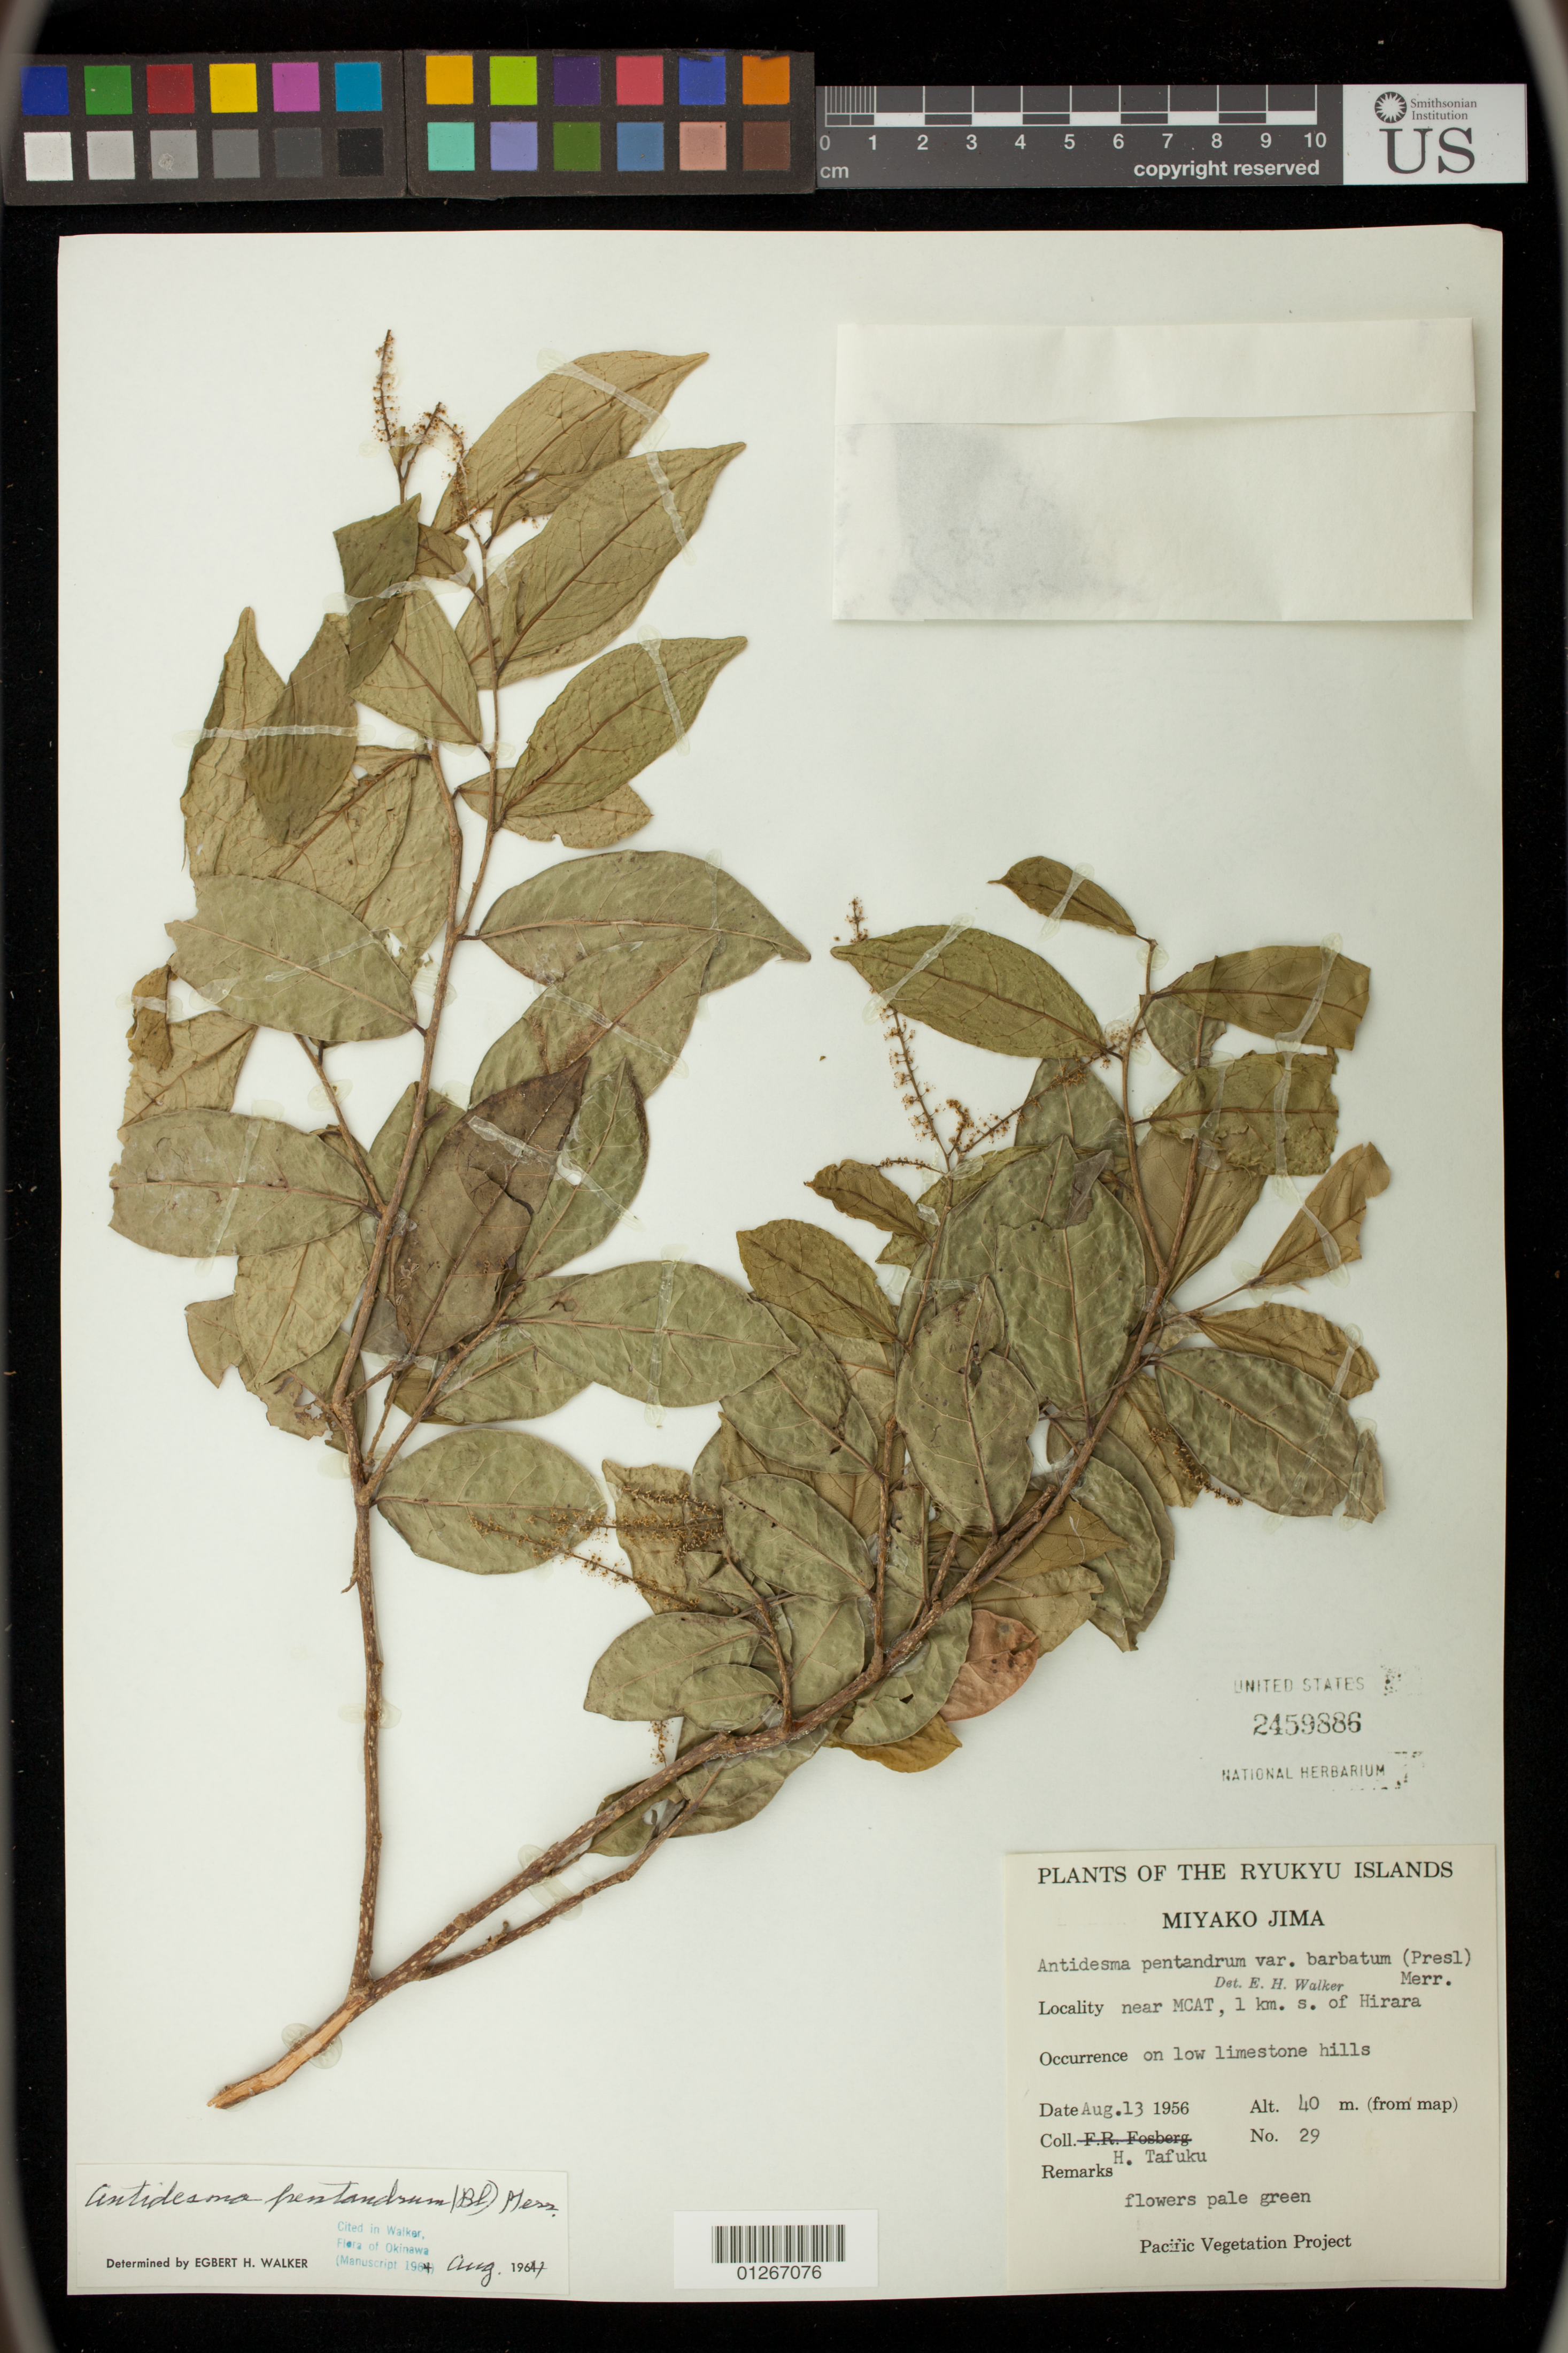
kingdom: Plantae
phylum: Tracheophyta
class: Magnoliopsida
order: Malpighiales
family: Phyllanthaceae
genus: Antidesma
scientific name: Antidesma pentandrum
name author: (Blanco) Merr.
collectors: H. Tafuku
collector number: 29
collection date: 1956-08-13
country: Japan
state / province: Miyagi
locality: Ryukyu Islands; Miyako Jima: near MCAT, 1km. s. of Hirara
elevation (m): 40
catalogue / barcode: US 2459886